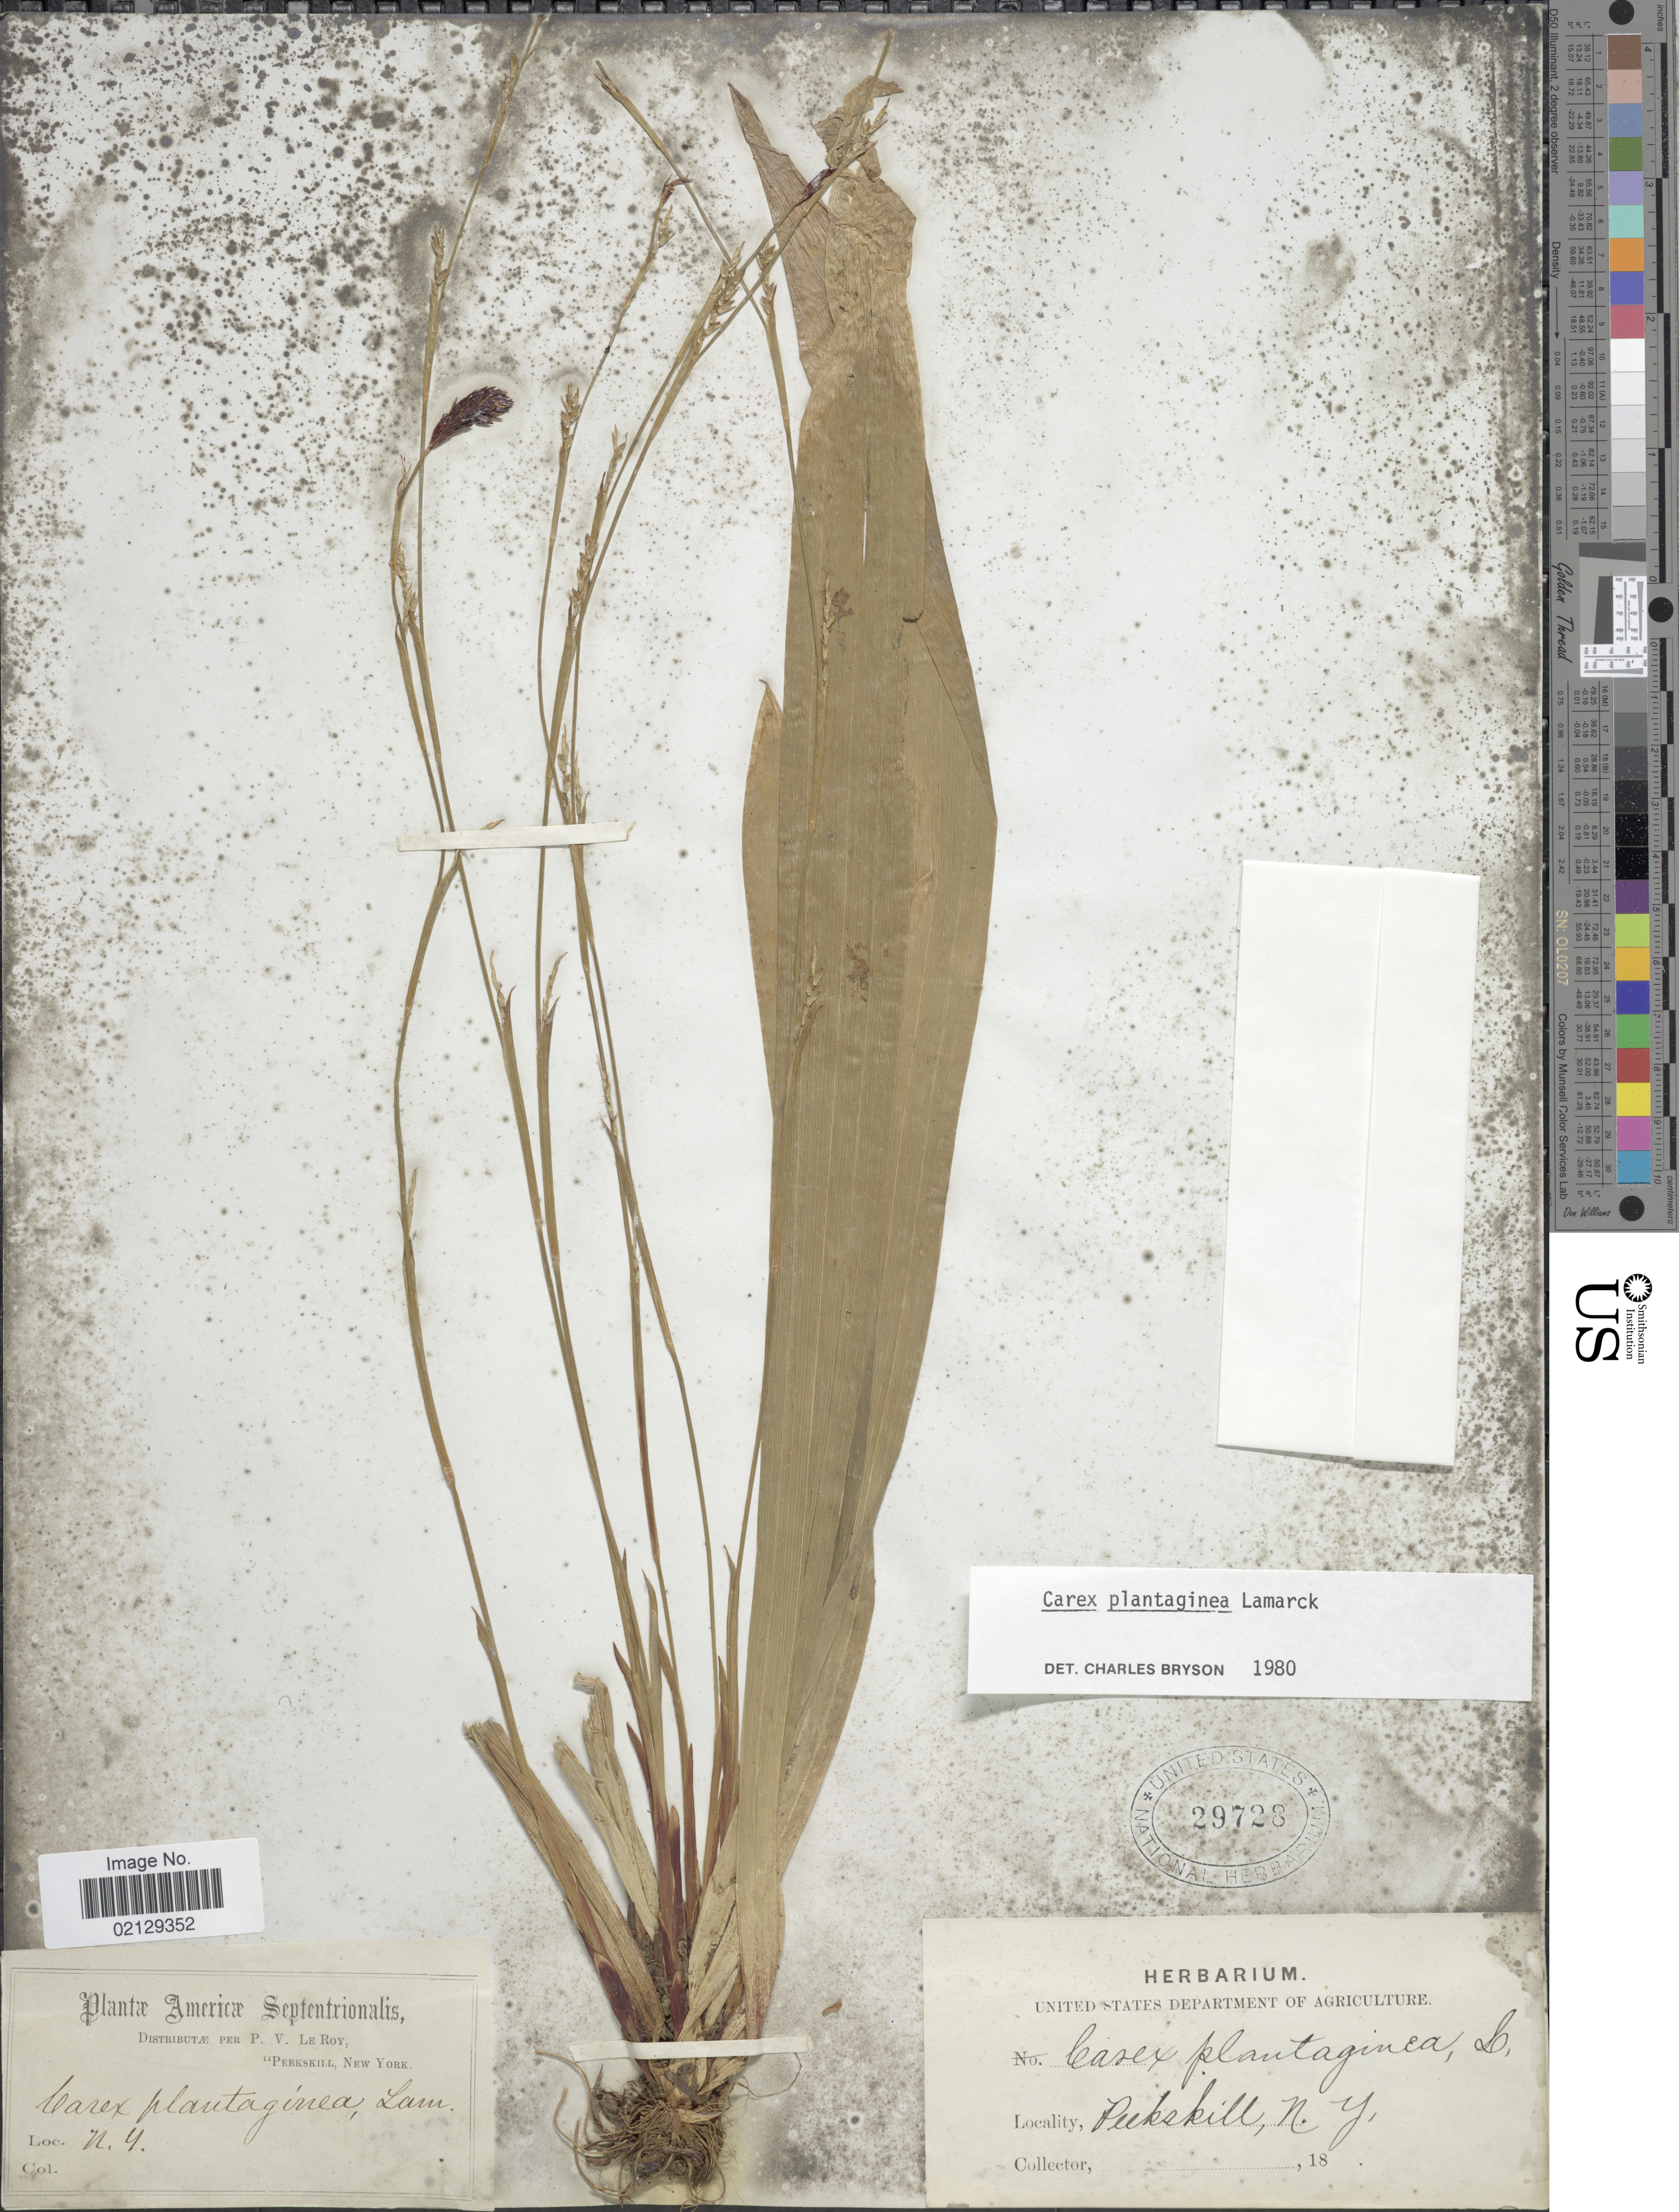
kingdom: Plantae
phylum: Tracheophyta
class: Liliopsida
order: Poales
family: Cyperaceae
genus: Carex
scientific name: Carex plantaginea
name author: Lam.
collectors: P. Le Roy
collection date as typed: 18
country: United States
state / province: New York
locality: Peekskill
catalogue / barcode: US 29728